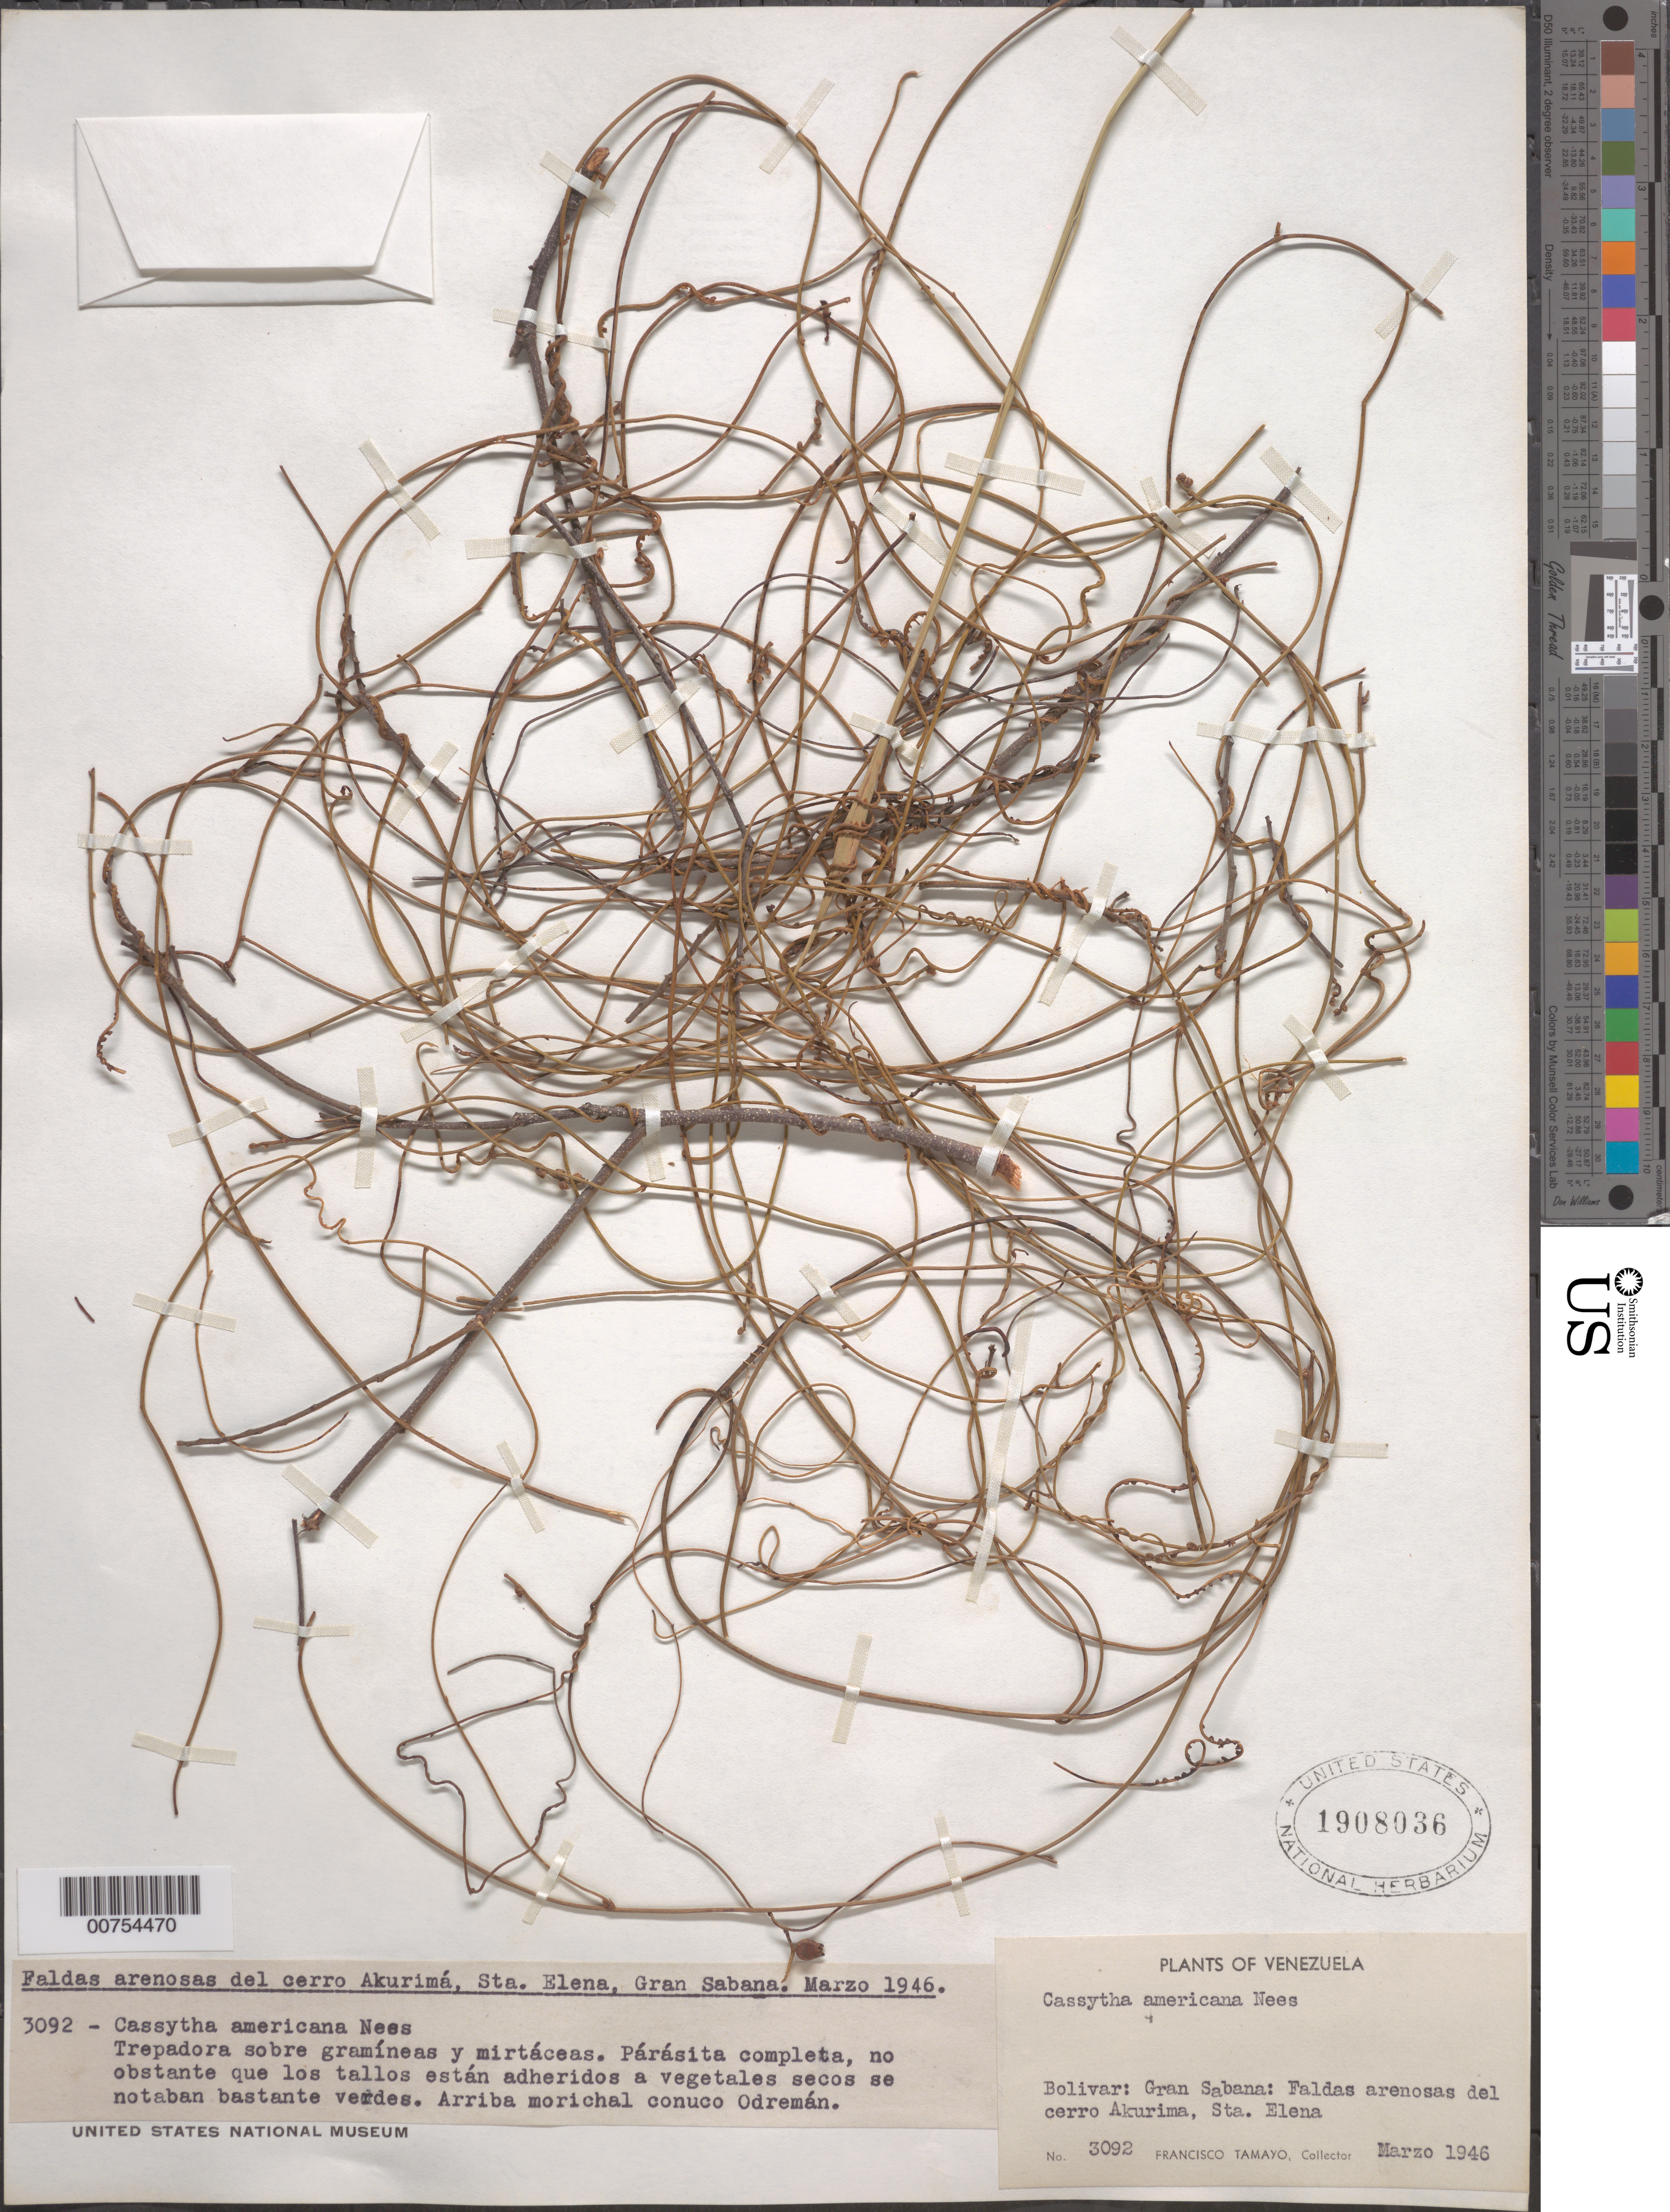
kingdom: Plantae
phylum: Tracheophyta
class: Magnoliopsida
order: Laurales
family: Lauraceae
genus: Cassytha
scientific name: Cassytha filiformis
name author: L.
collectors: F. Tamayo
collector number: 3092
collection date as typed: Mar-46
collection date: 1946-03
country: Venezuela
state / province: Bolívar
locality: Gran Sabana, Sta. Elena, Cerro de Acurimá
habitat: Arriba morichal conuco Odreman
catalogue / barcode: US 1908036